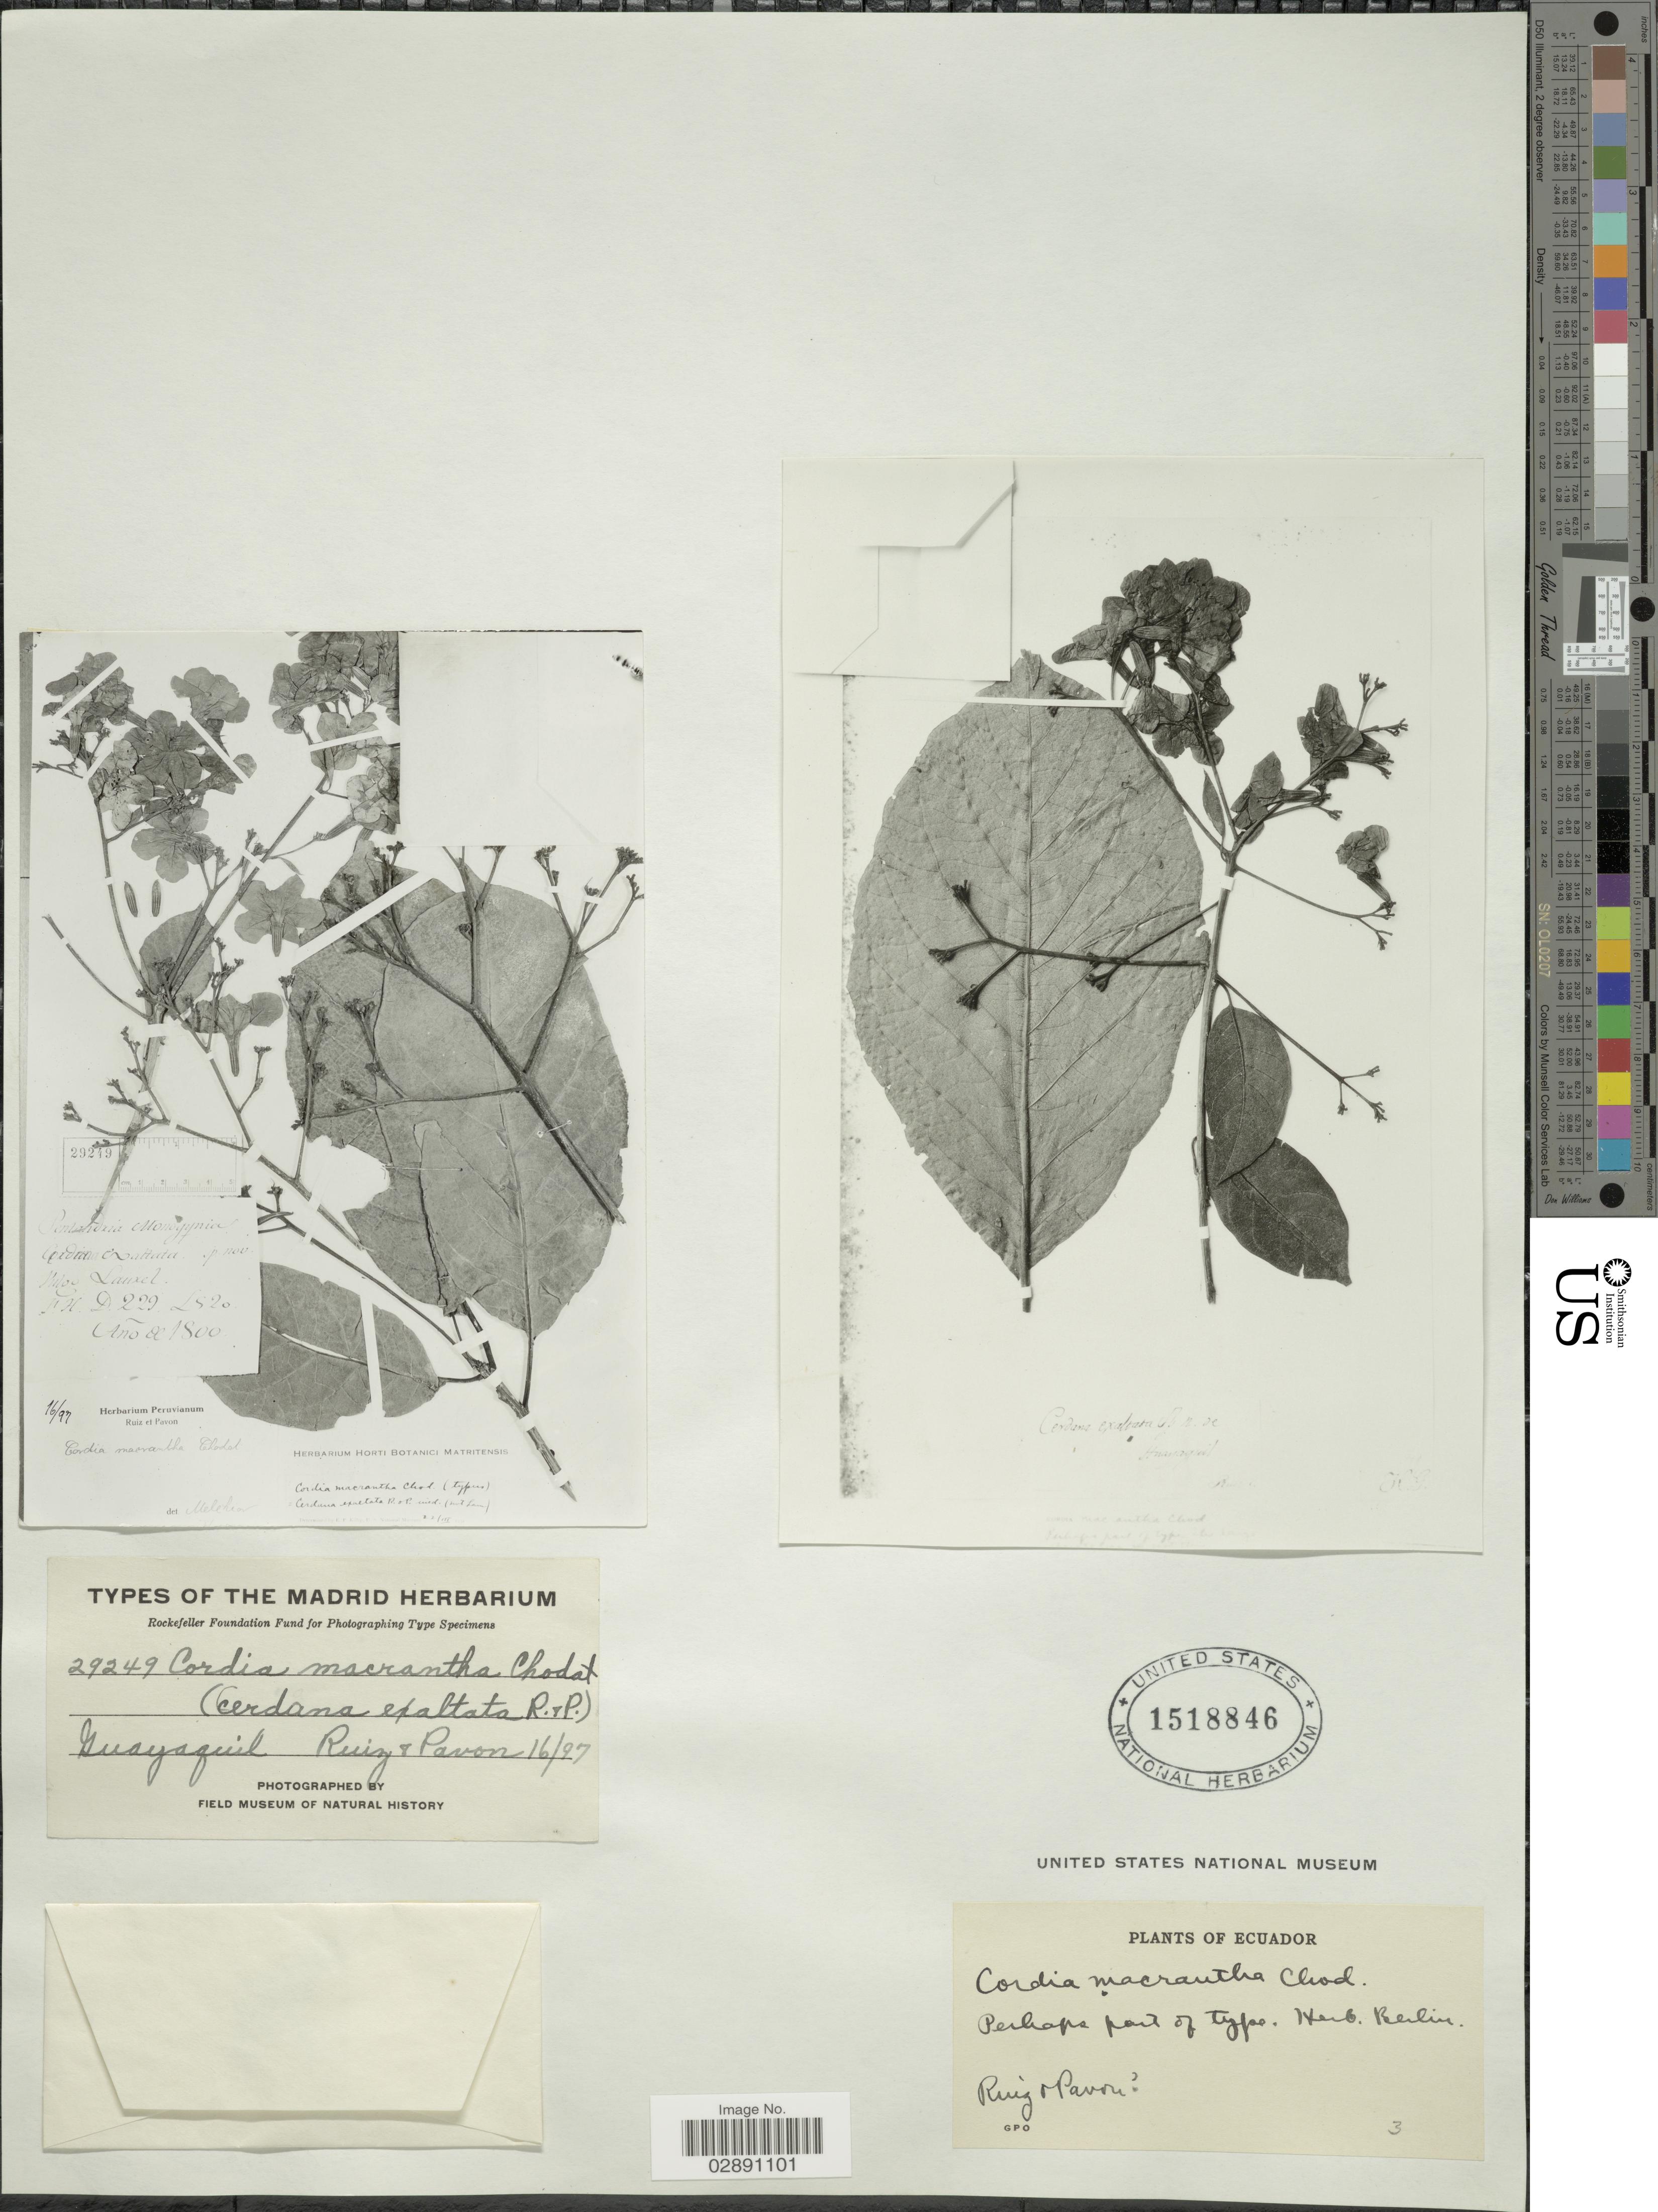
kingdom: Plantae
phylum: Tracheophyta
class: Magnoliopsida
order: Boraginales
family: Cordiaceae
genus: Cordia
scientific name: Cordia macrantha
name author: S.F. Blake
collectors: Ruiz, -- & -. Pavon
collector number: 16/97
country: Ecuador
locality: Guayaquil.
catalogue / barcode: US 1518846